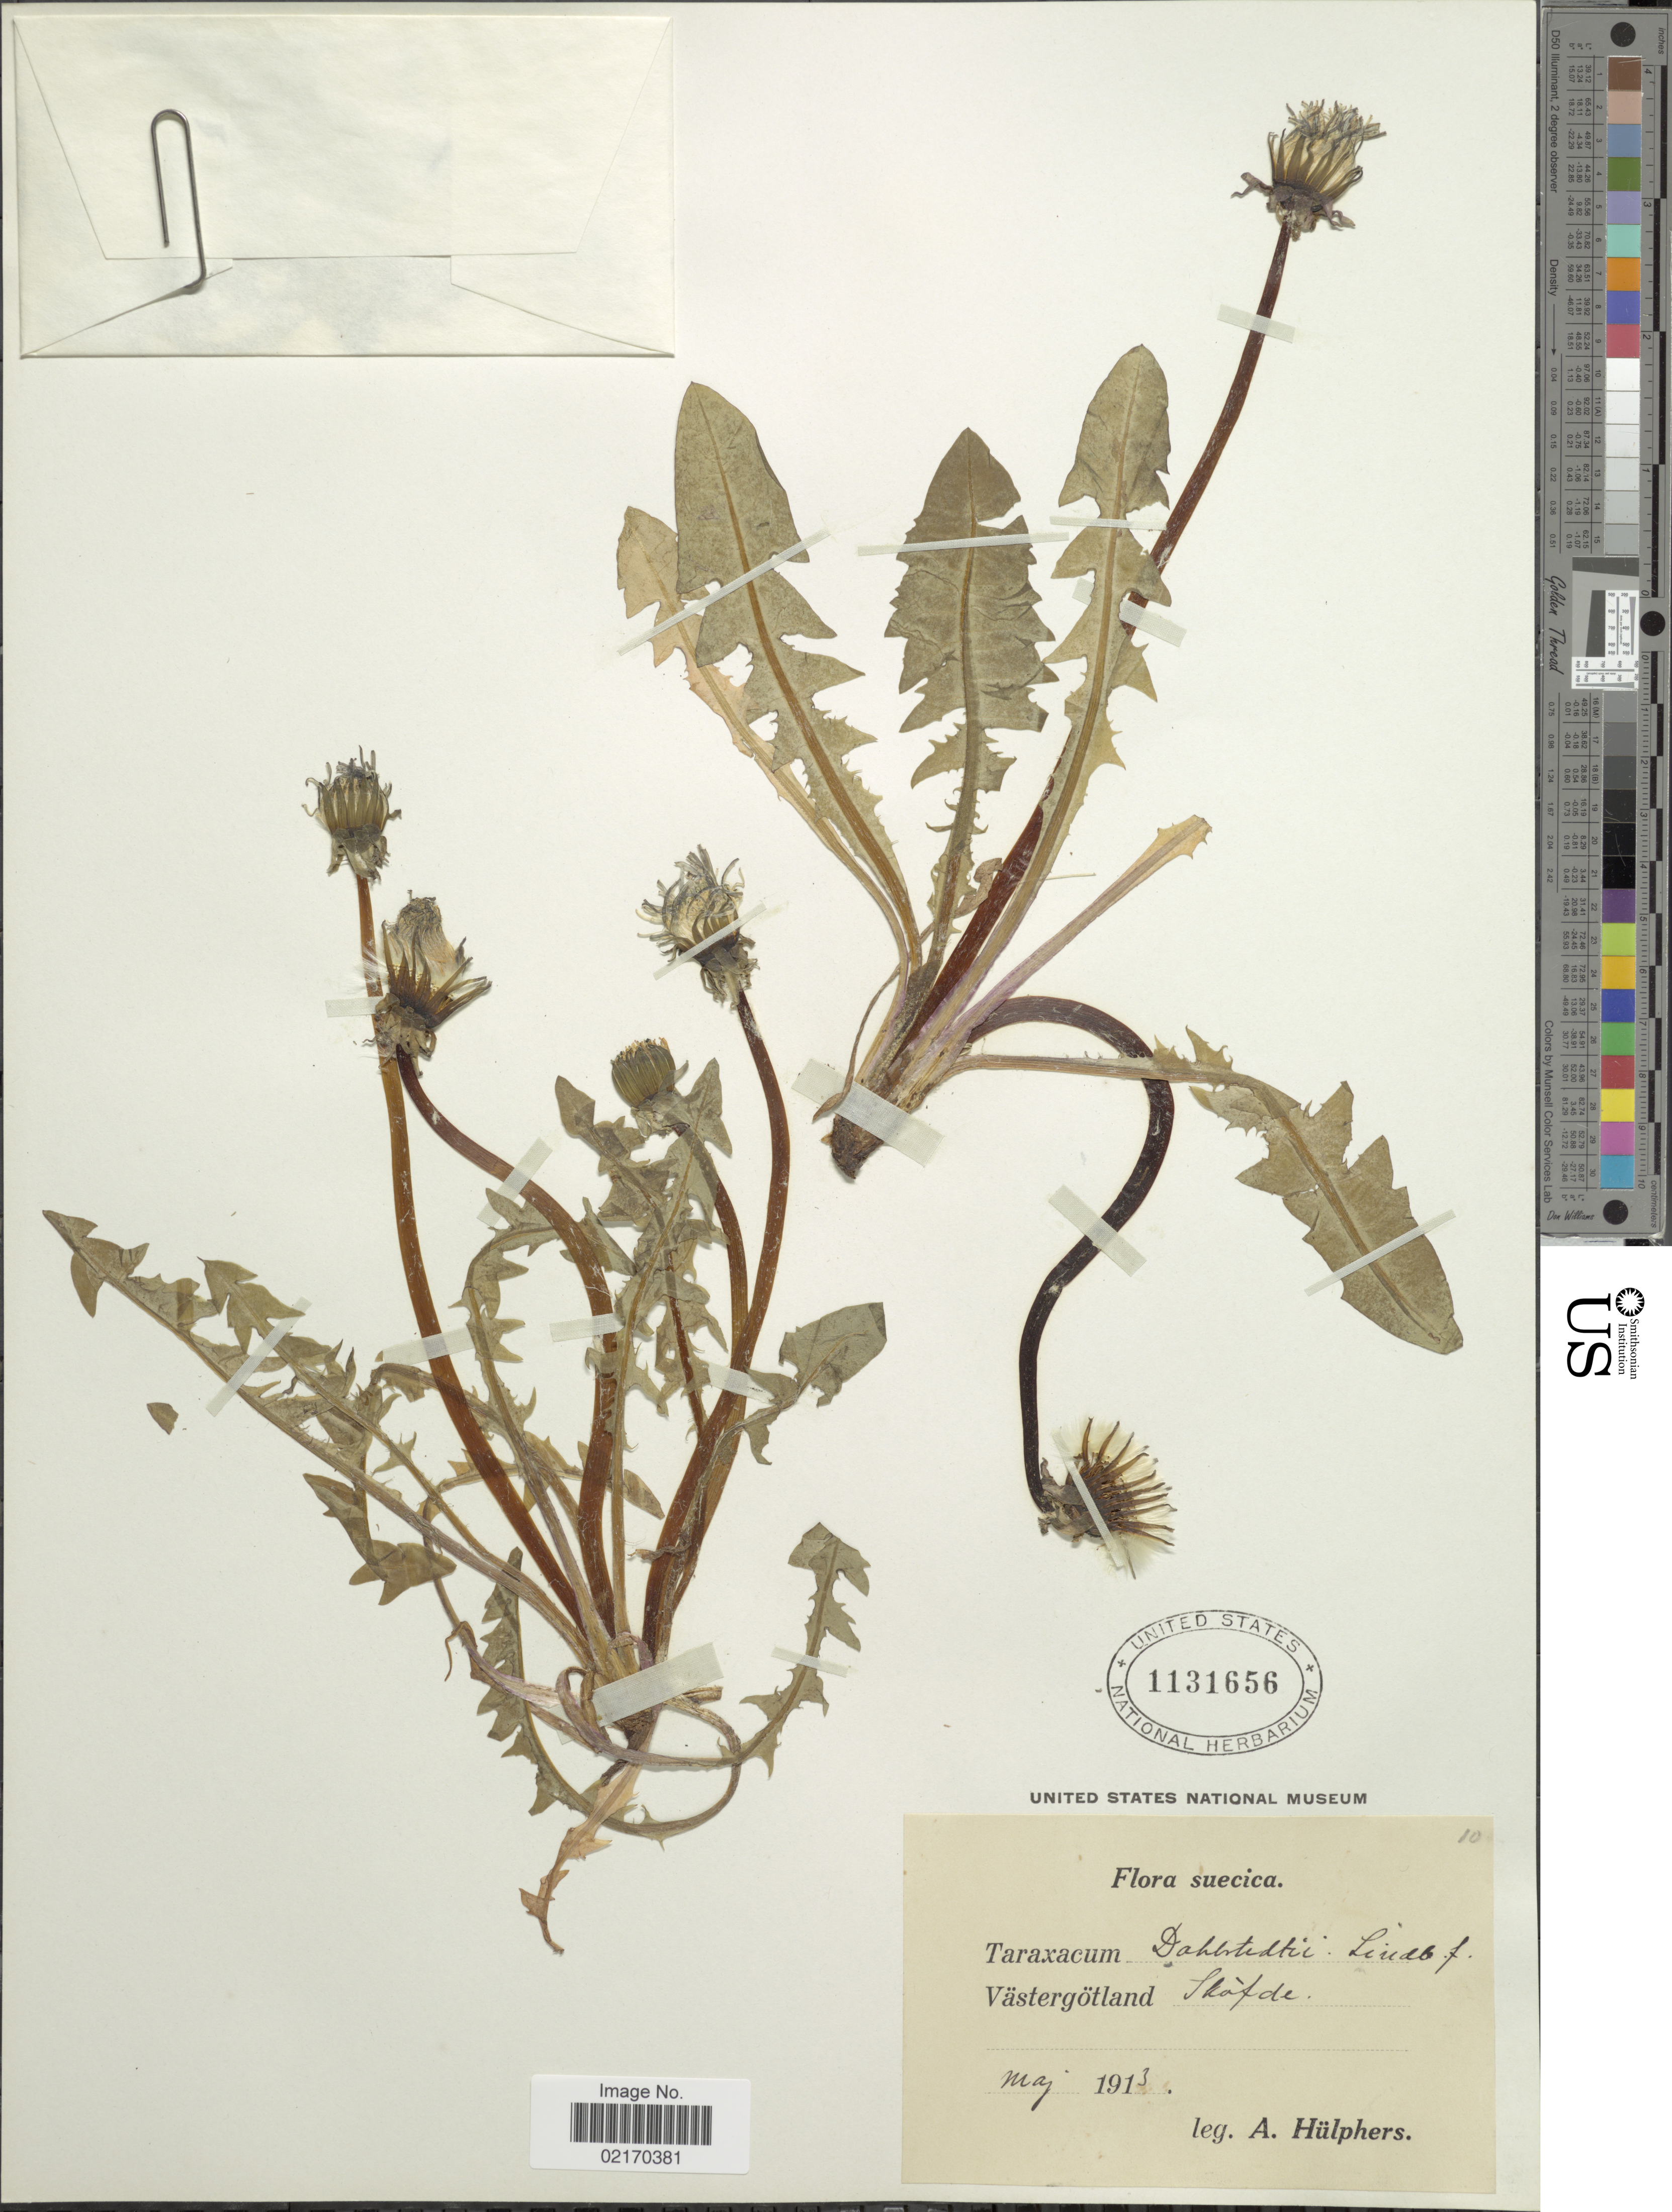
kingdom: Plantae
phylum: Tracheophyta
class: Magnoliopsida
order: Asterales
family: Asteraceae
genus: Taraxacum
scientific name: Taraxacum dahlstedtii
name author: H. Lindb.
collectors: A. Hülphers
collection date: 1913-05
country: Sweden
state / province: Västra Götaland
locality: Suecica, Vastergotland, Skofde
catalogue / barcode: US 1131656